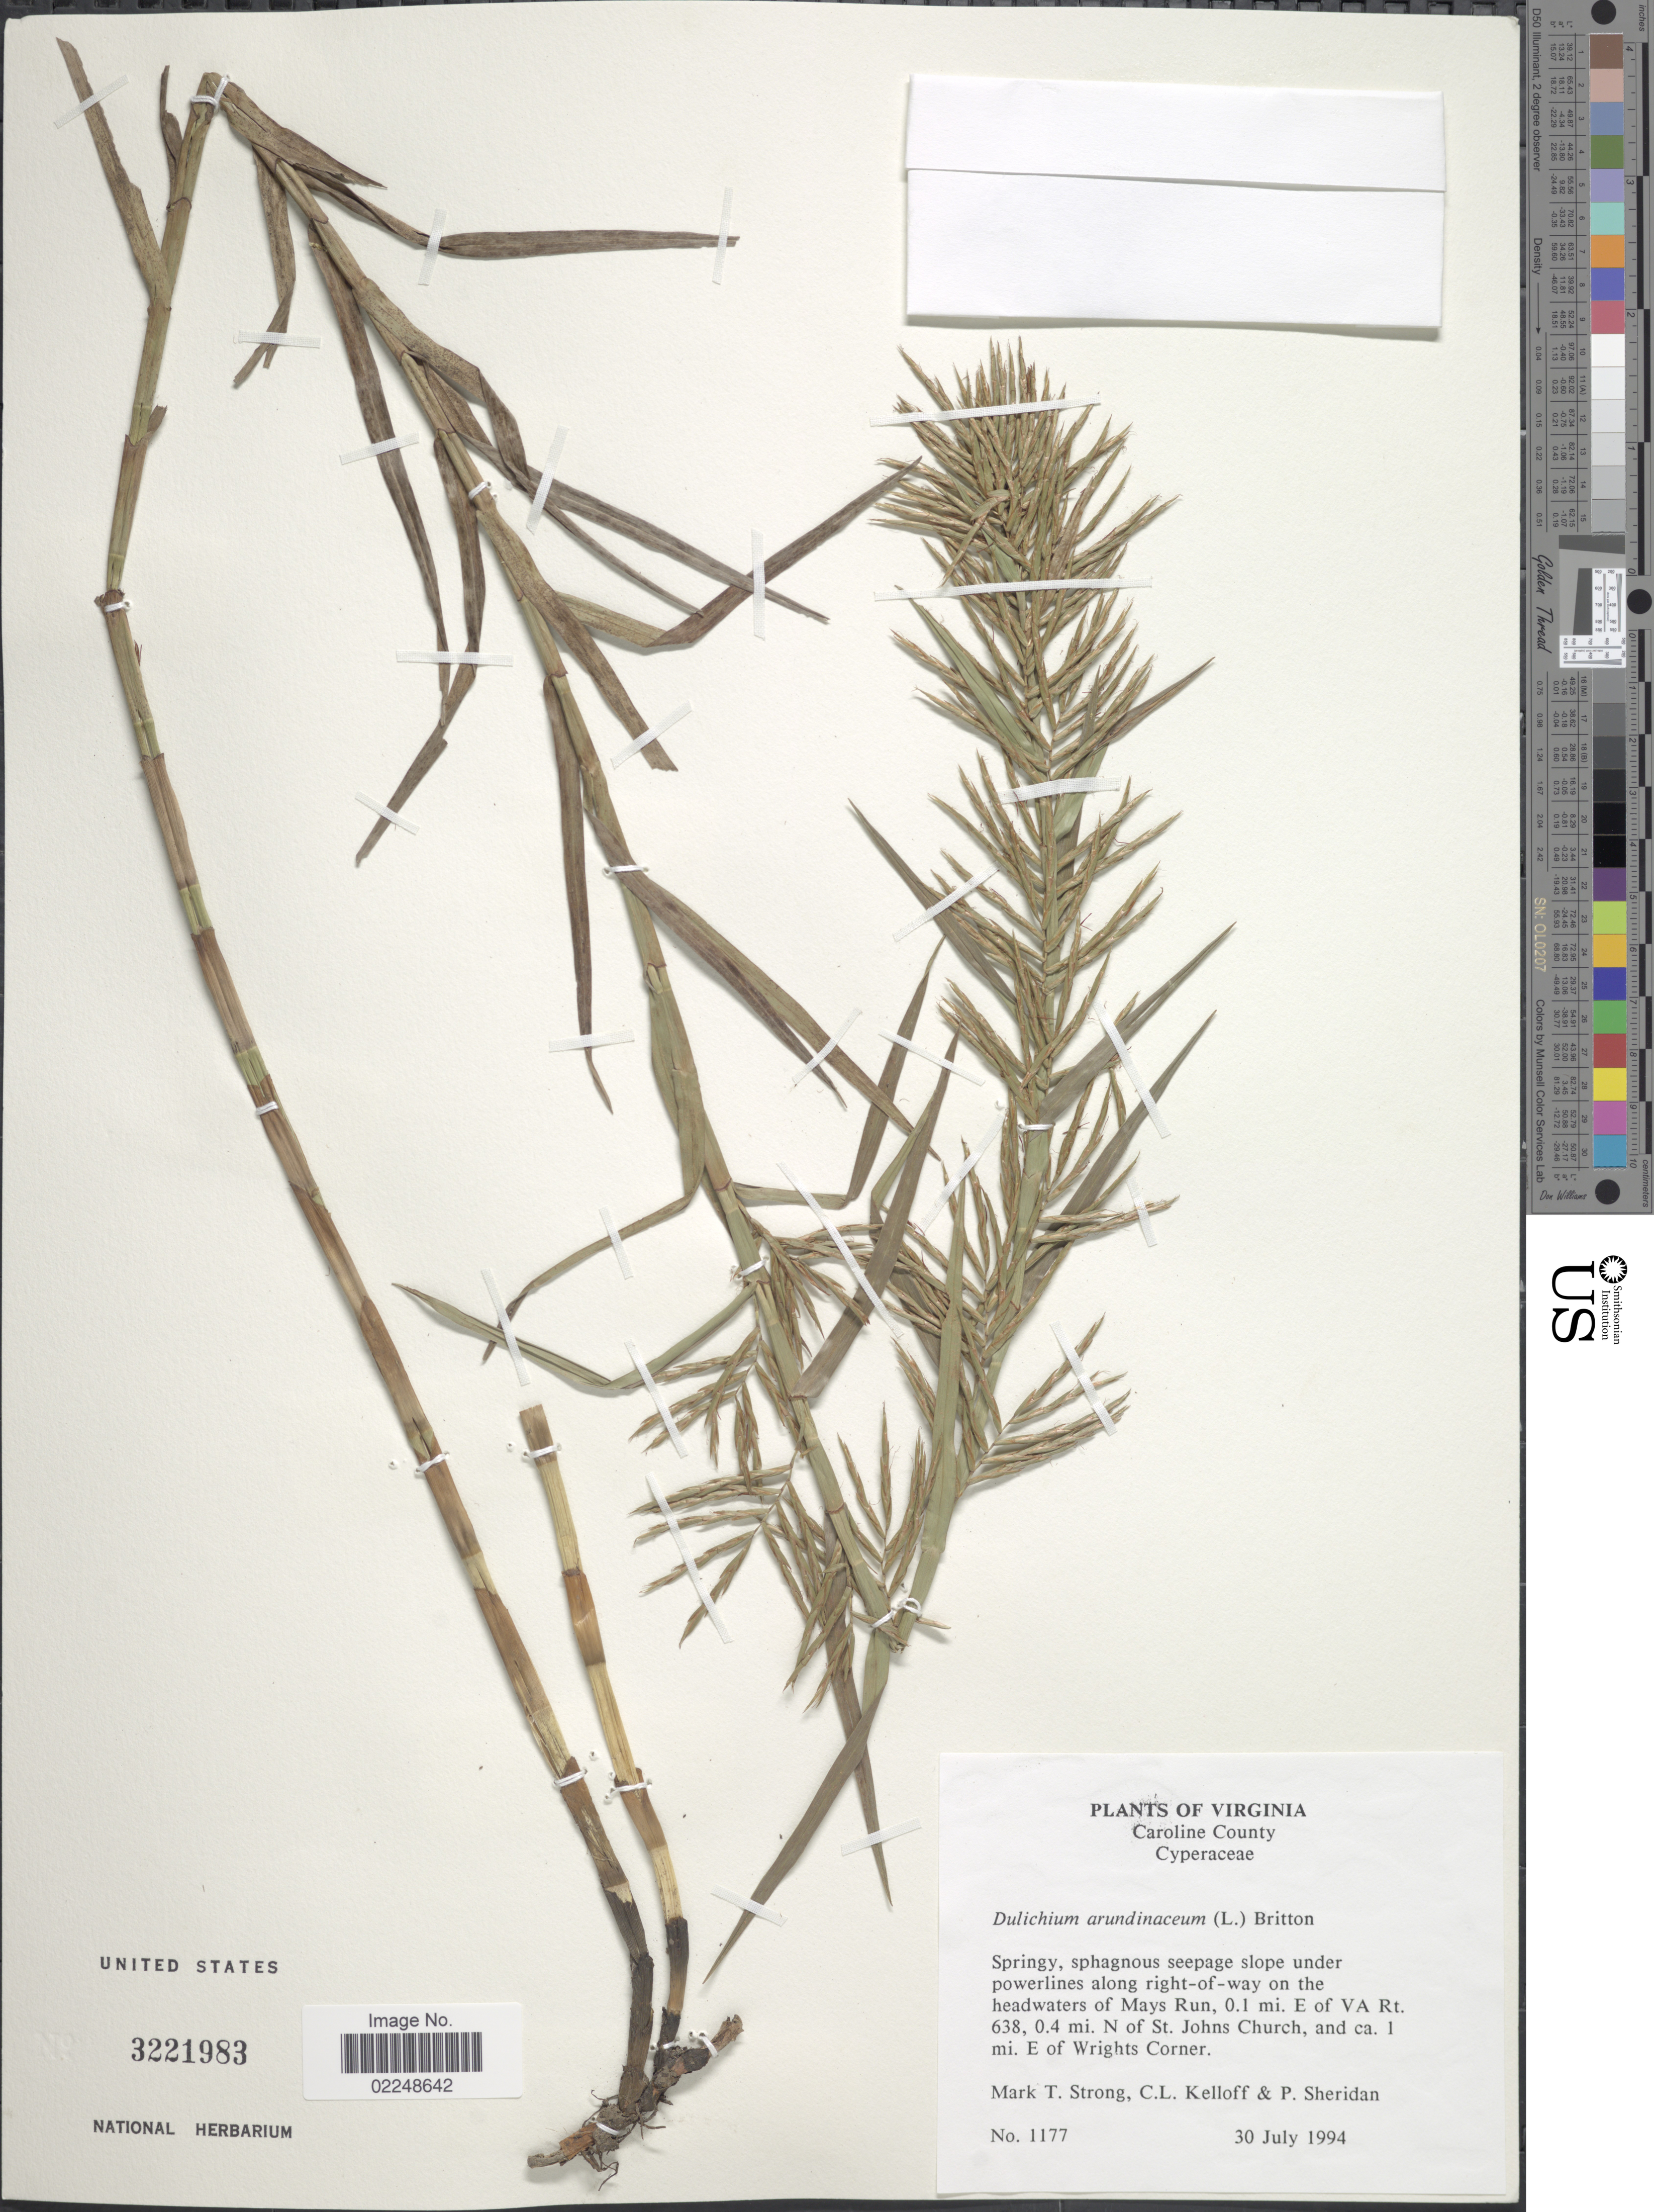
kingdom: Plantae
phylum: Tracheophyta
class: Liliopsida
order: Poales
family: Cyperaceae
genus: Dulichium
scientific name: Dulichium arundinaceum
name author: (L.) Britton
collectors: M. T. Strong, C. L. Kelloff & P. Sheridan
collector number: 1177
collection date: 1994-07-30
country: United States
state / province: Virginia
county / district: Caroline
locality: Caroline County, on the headwaters of Mays Run, 0.1 mi E of VA Rt. 638, 0.4 mi. N of St. Johns Church, and ca. 1 mi. E of Wrights Corner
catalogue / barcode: US 3221983